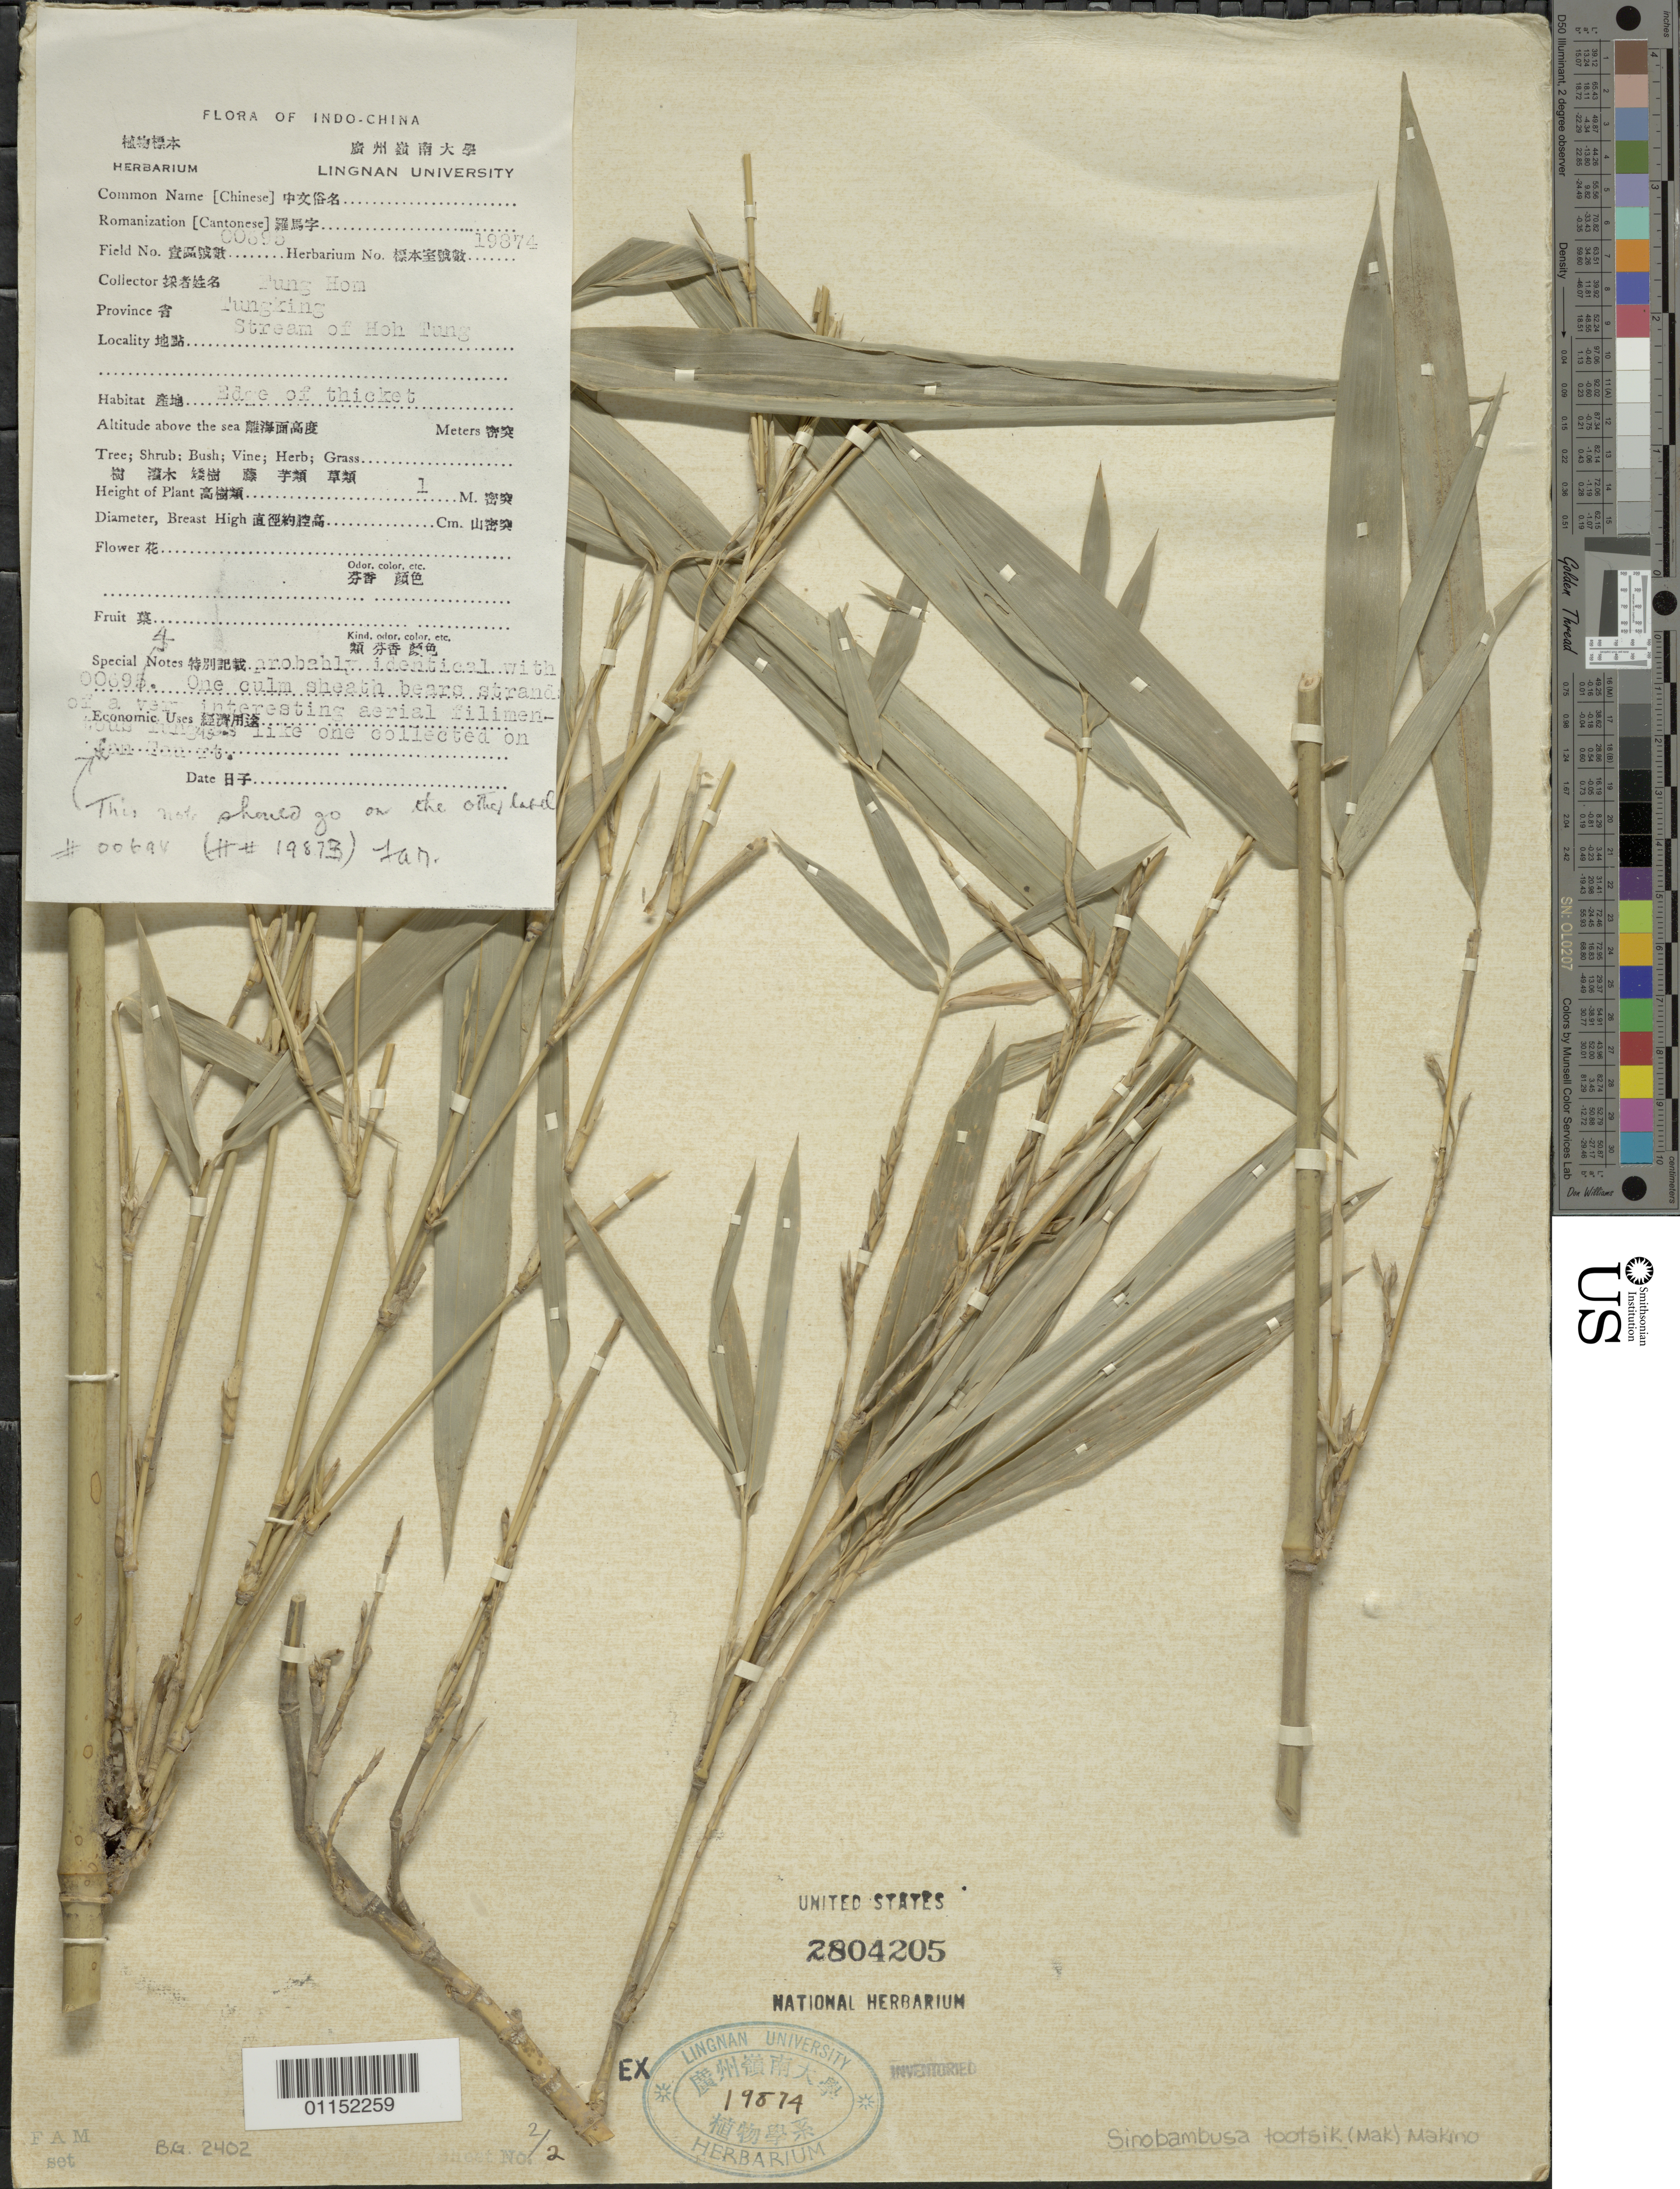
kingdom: Plantae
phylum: Tracheophyta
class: Liliopsida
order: Poales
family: Poaceae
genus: Sinobambusa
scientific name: Sinobambusa tootsik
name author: Makino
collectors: H. L. Fung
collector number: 695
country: China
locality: Hoh Tung, stream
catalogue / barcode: US 2804205